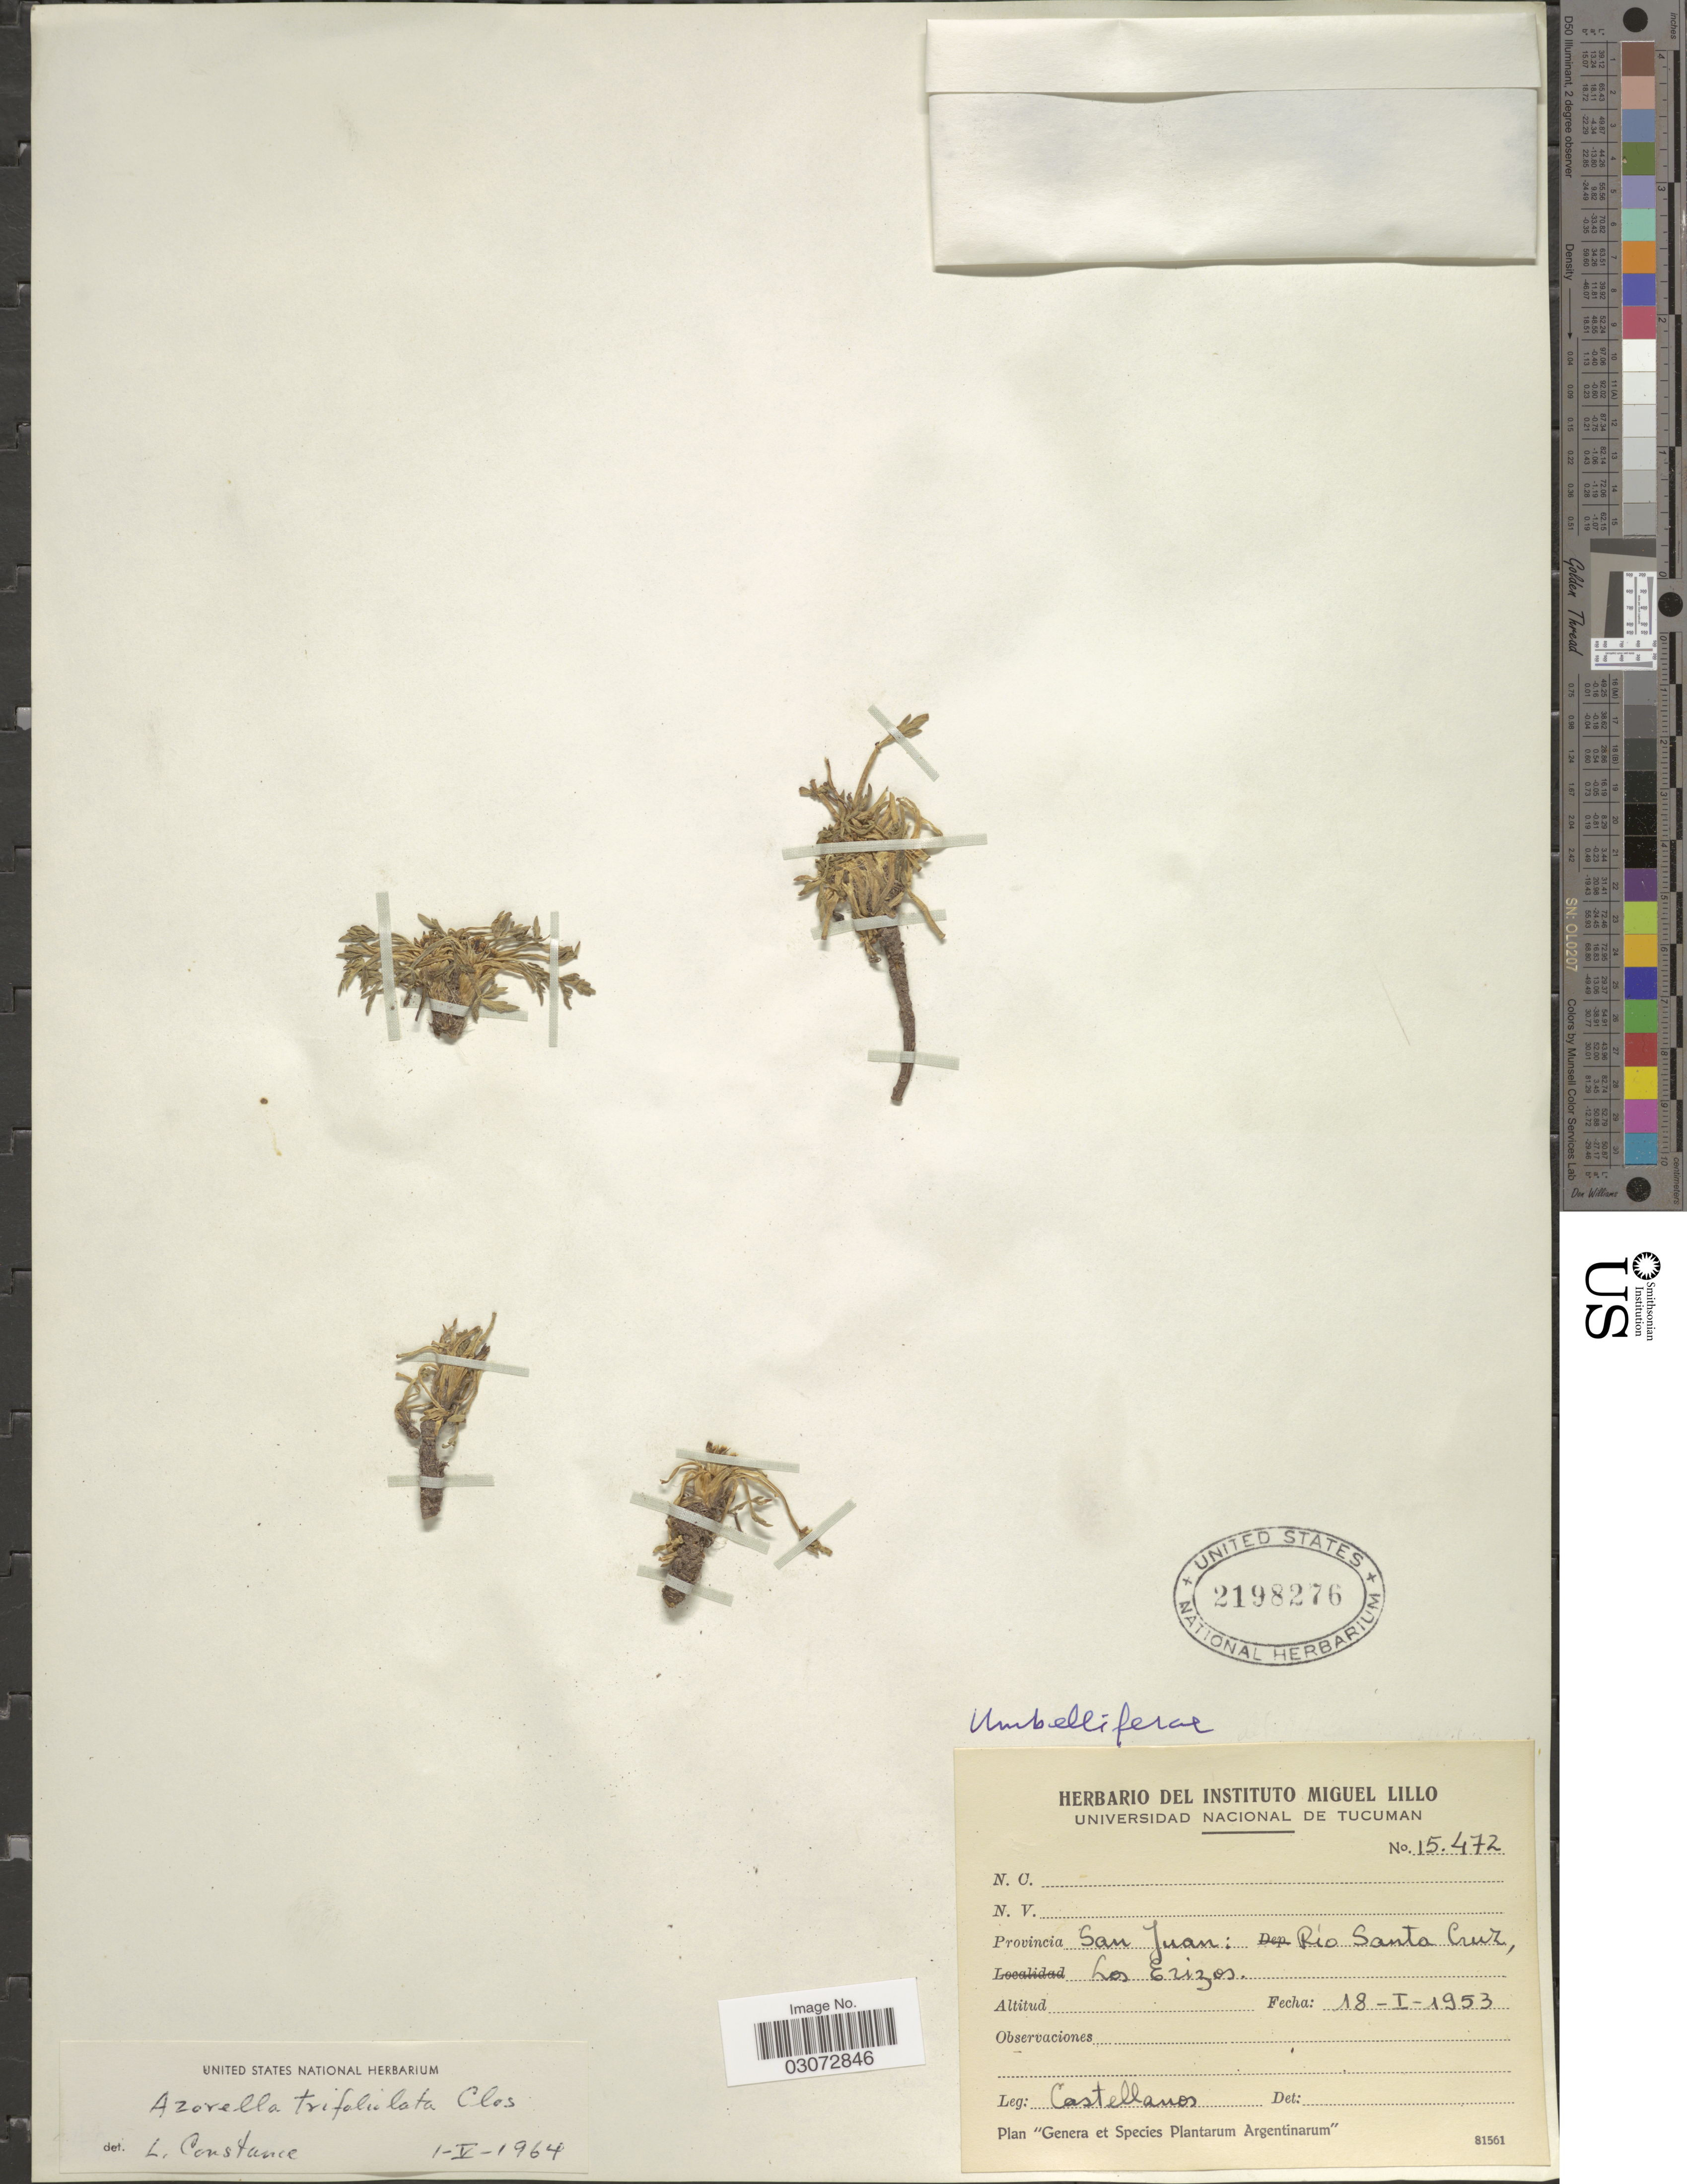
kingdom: Plantae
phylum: Tracheophyta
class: Magnoliopsida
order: Apiales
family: Apiaceae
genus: Azorella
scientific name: Azorella trifoliata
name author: Walp.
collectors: -- Castellanos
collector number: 15472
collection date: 1953-01-18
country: Argentina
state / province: San Juan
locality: Río Santa Cruz, Los Erizos.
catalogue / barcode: US 2198276